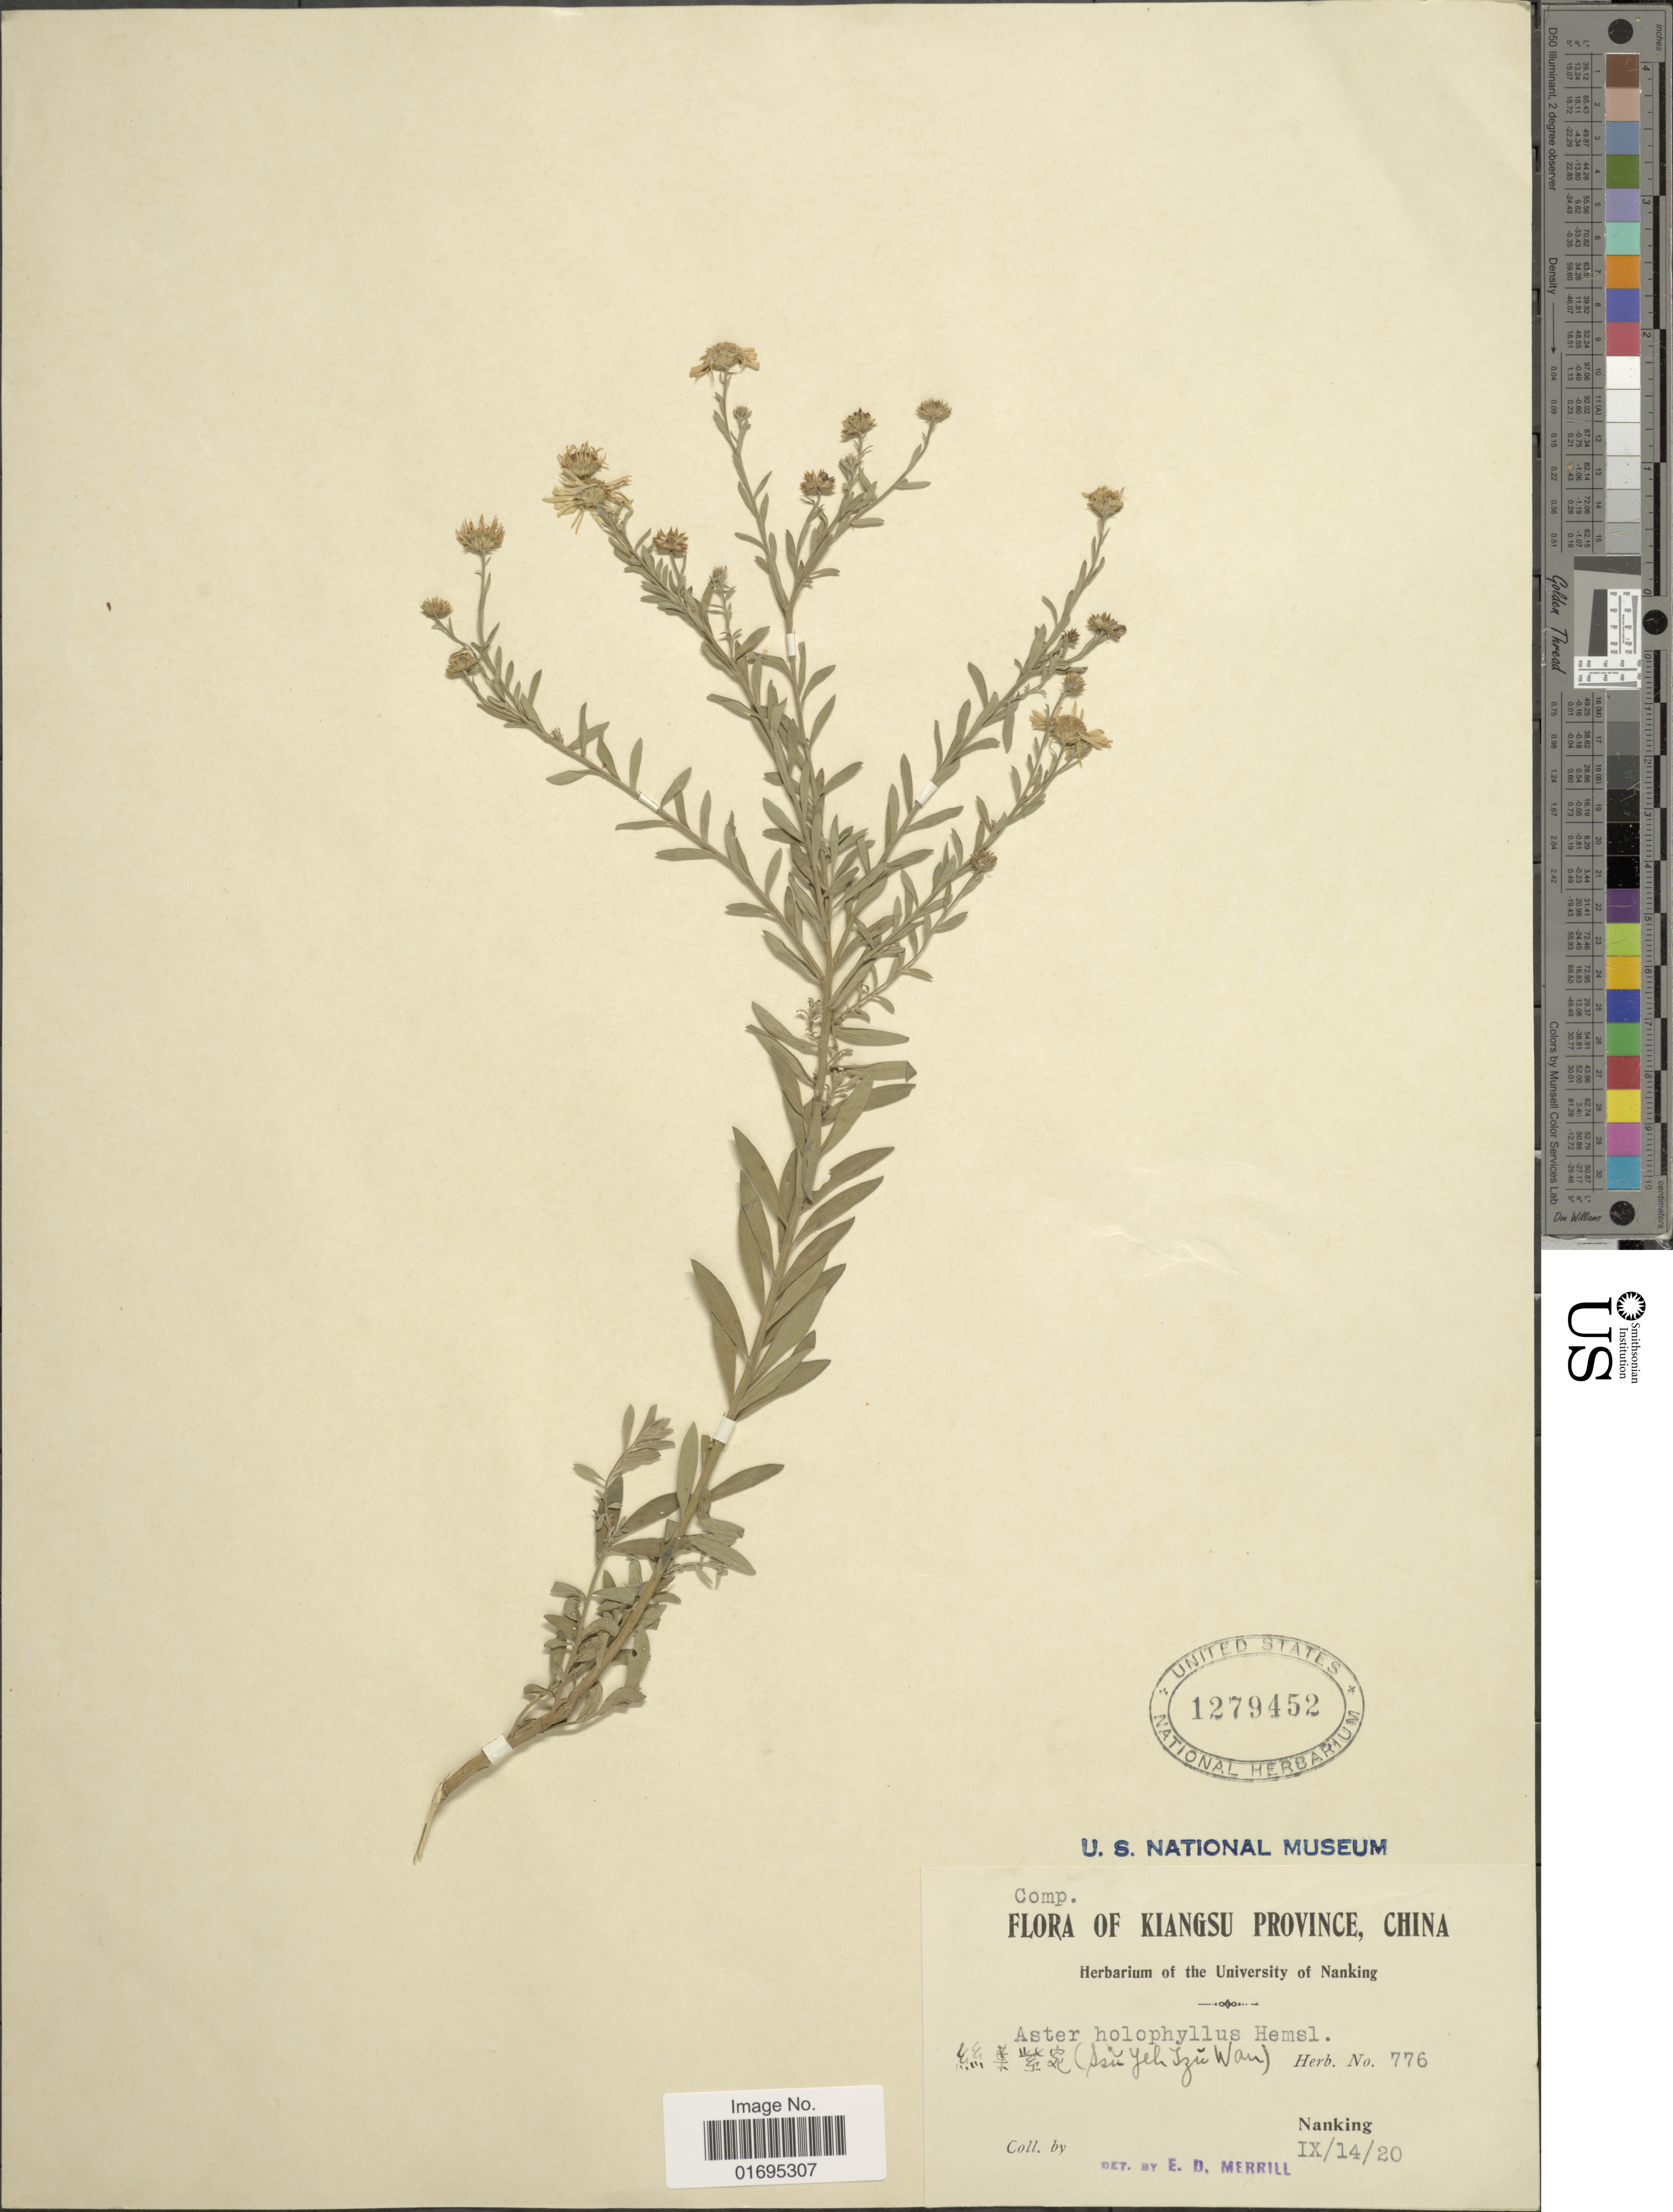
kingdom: Plantae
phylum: Tracheophyta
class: Magnoliopsida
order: Asterales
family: Asteraceae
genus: Kalimeris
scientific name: Kalimeris integrifolia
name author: Turcz. ex DC.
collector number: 776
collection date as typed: Transcribed d/m/y: 14/9/2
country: China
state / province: Jiangsu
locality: Nanking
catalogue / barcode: US 1279452